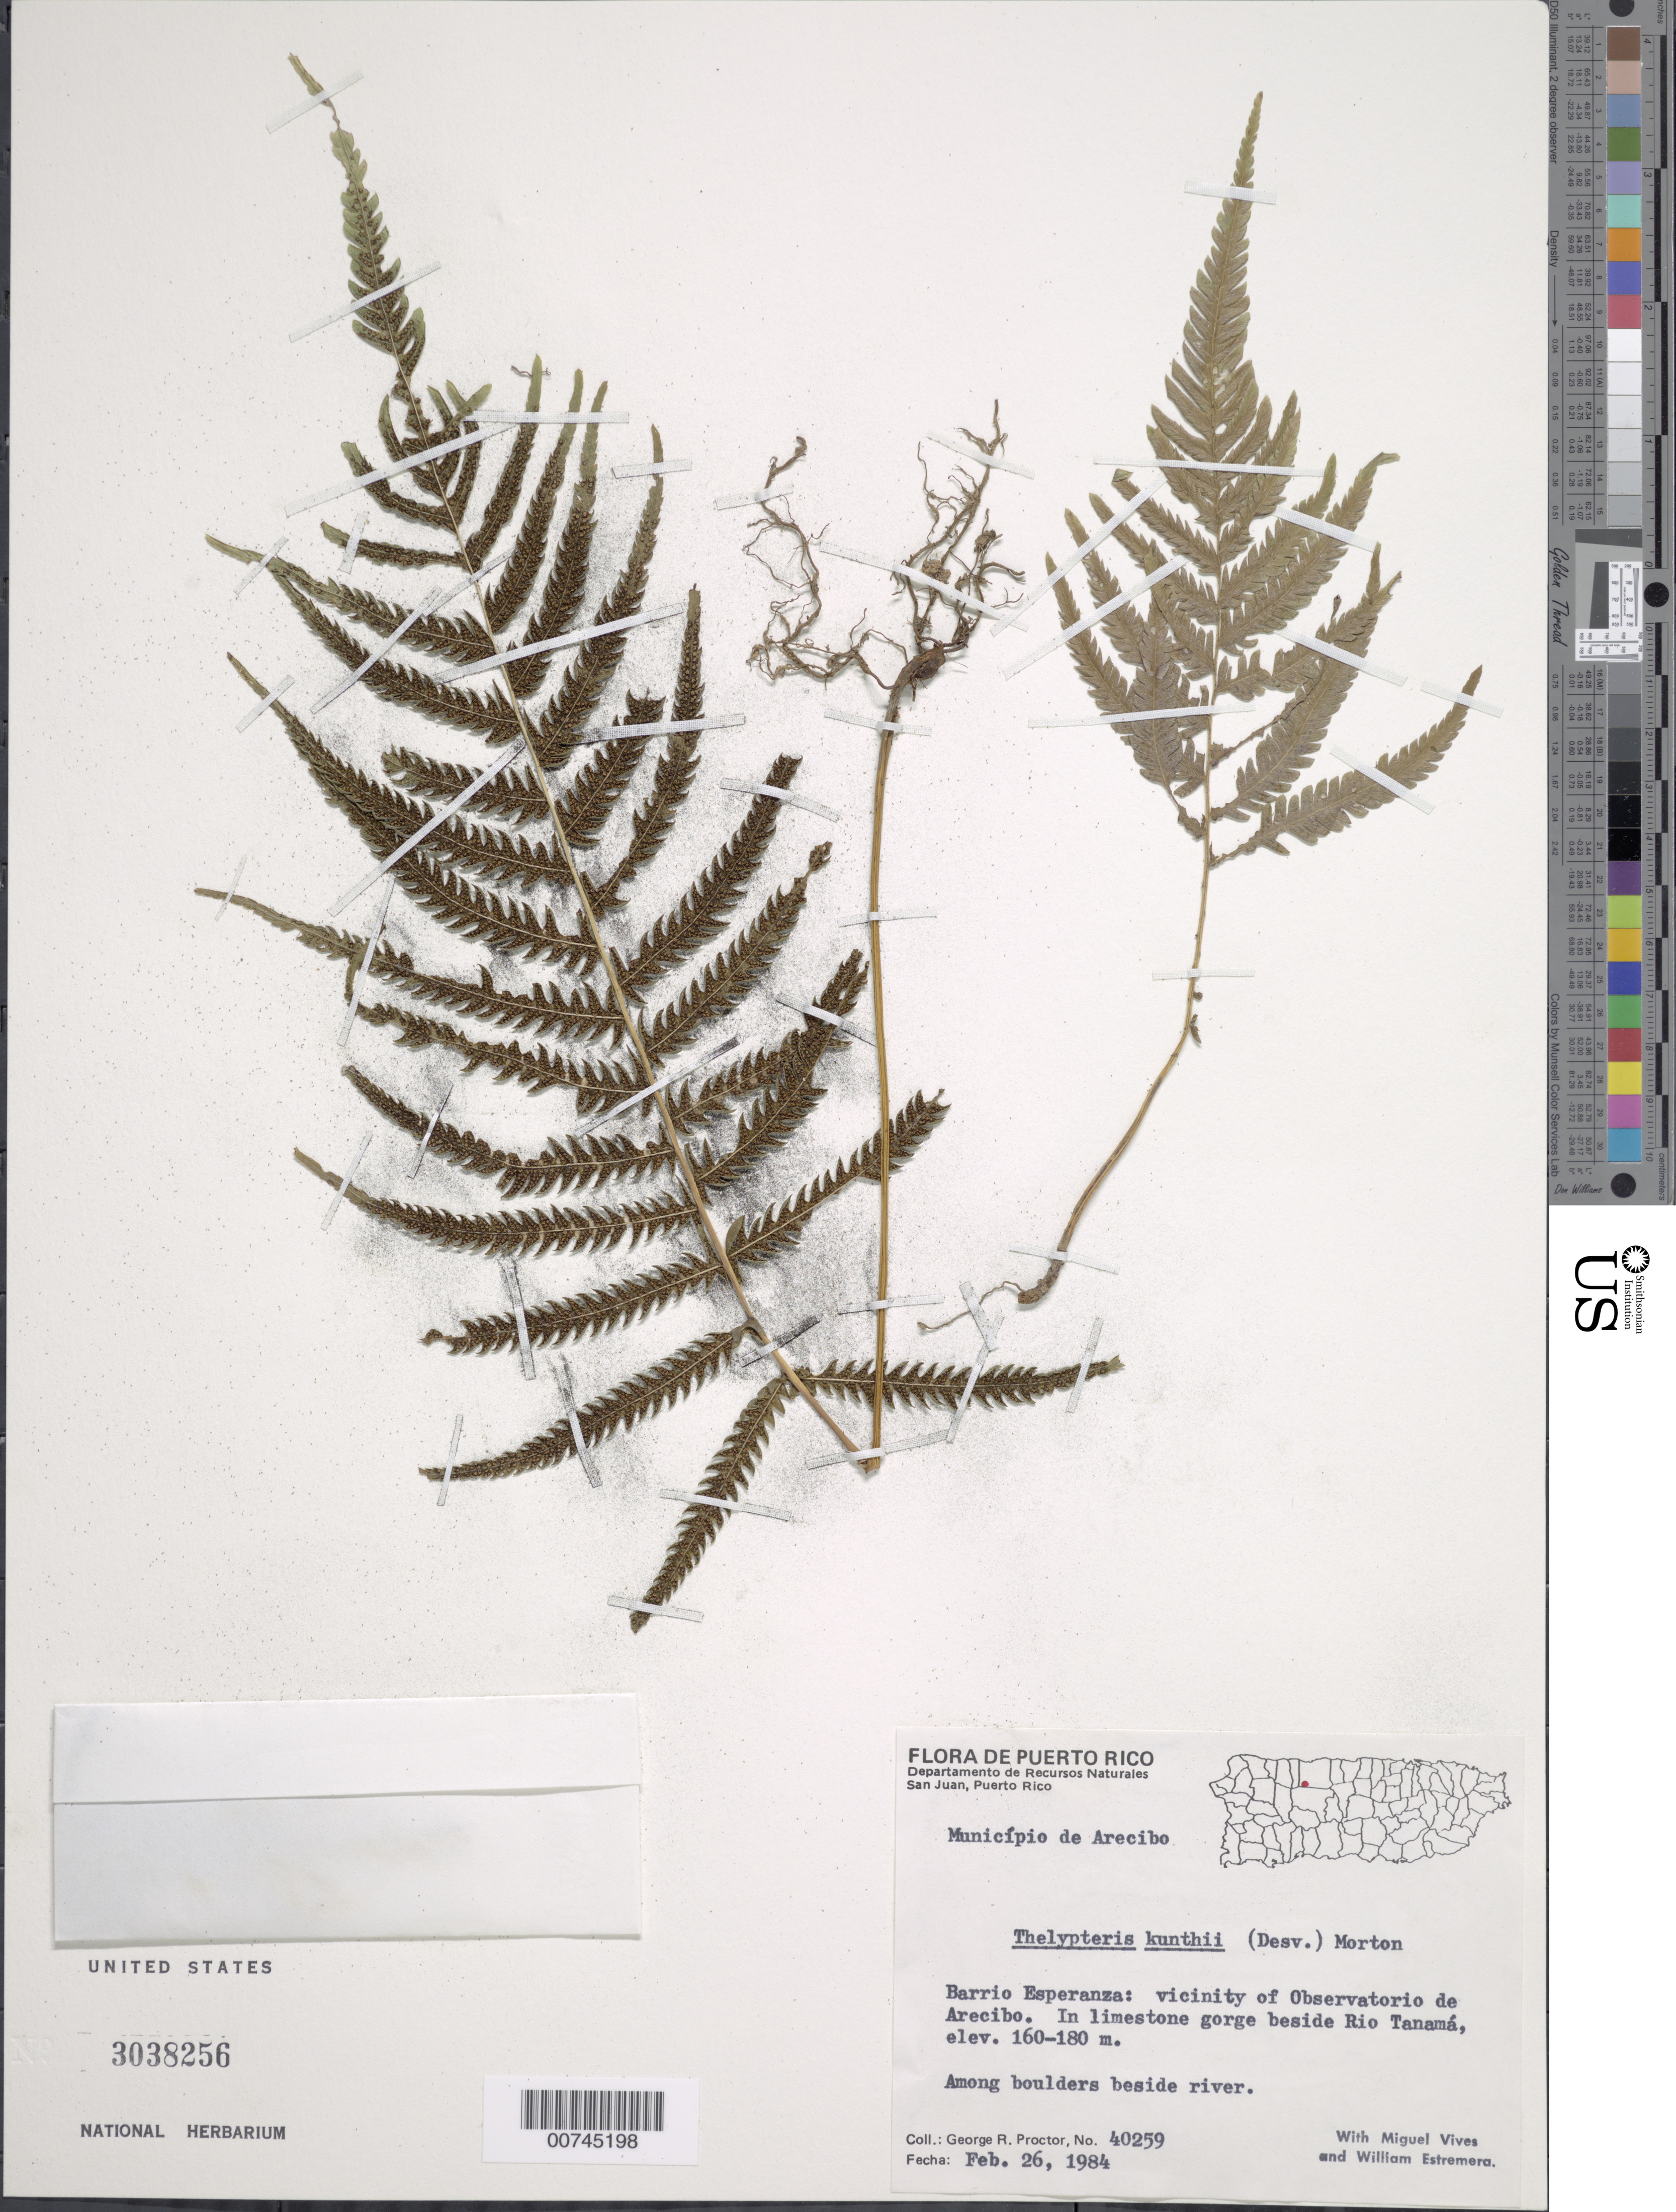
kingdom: Plantae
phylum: Tracheophyta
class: Polypodiopsida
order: Polypodiales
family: Thelypteridaceae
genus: Christella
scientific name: Christella kunthii comb. ined.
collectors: G. R. Proctor, M. Vives & W. Estremera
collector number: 40259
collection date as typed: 26 Feb 1984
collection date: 1984-02-26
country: Puerto Rico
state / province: Arecibo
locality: Barrio Esperanza: vicinity of Observatorio de Arecibo. In limestone gorge beside Río Tanamá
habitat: Among boulders beside river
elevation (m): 160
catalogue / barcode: US 3038256